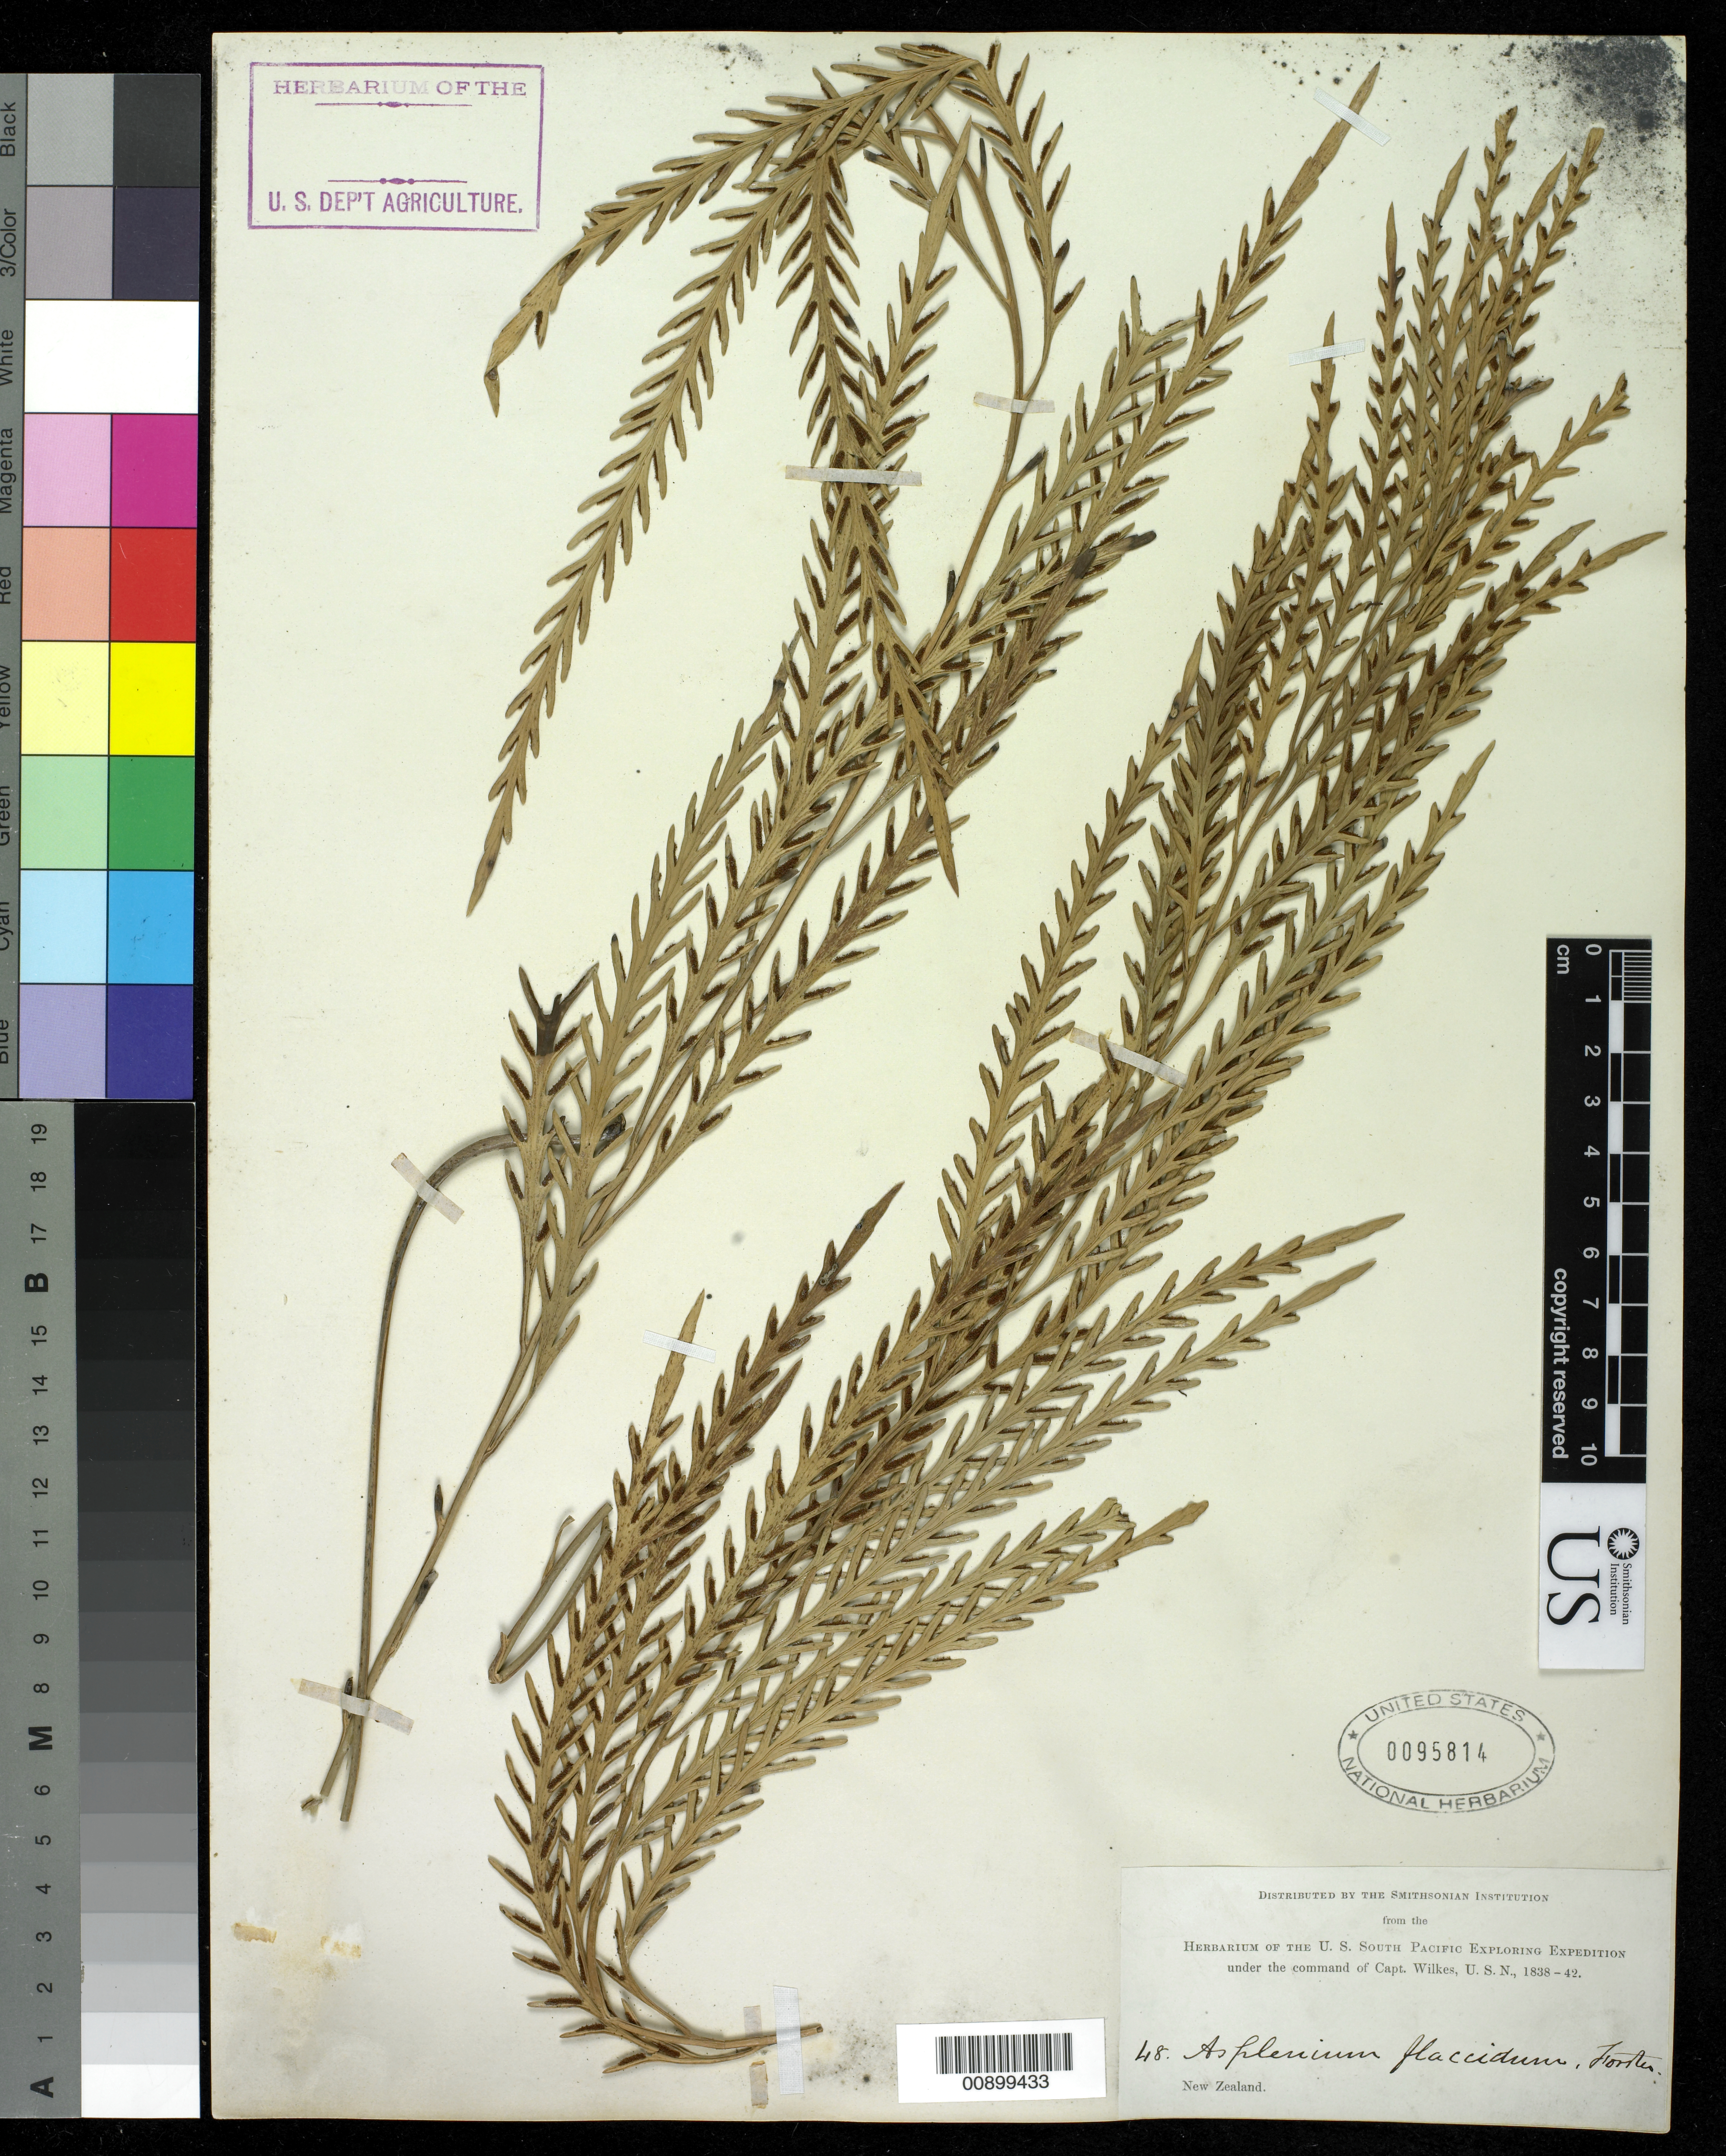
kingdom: Plantae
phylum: Tracheophyta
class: Polypodiopsida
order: Polypodiales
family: Aspleniaceae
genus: Asplenium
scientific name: Asplenium flaccidum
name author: Bonap.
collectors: Wilkes Explor. Exped.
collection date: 1838/1842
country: New Zealand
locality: New Zealand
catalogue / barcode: US 95814